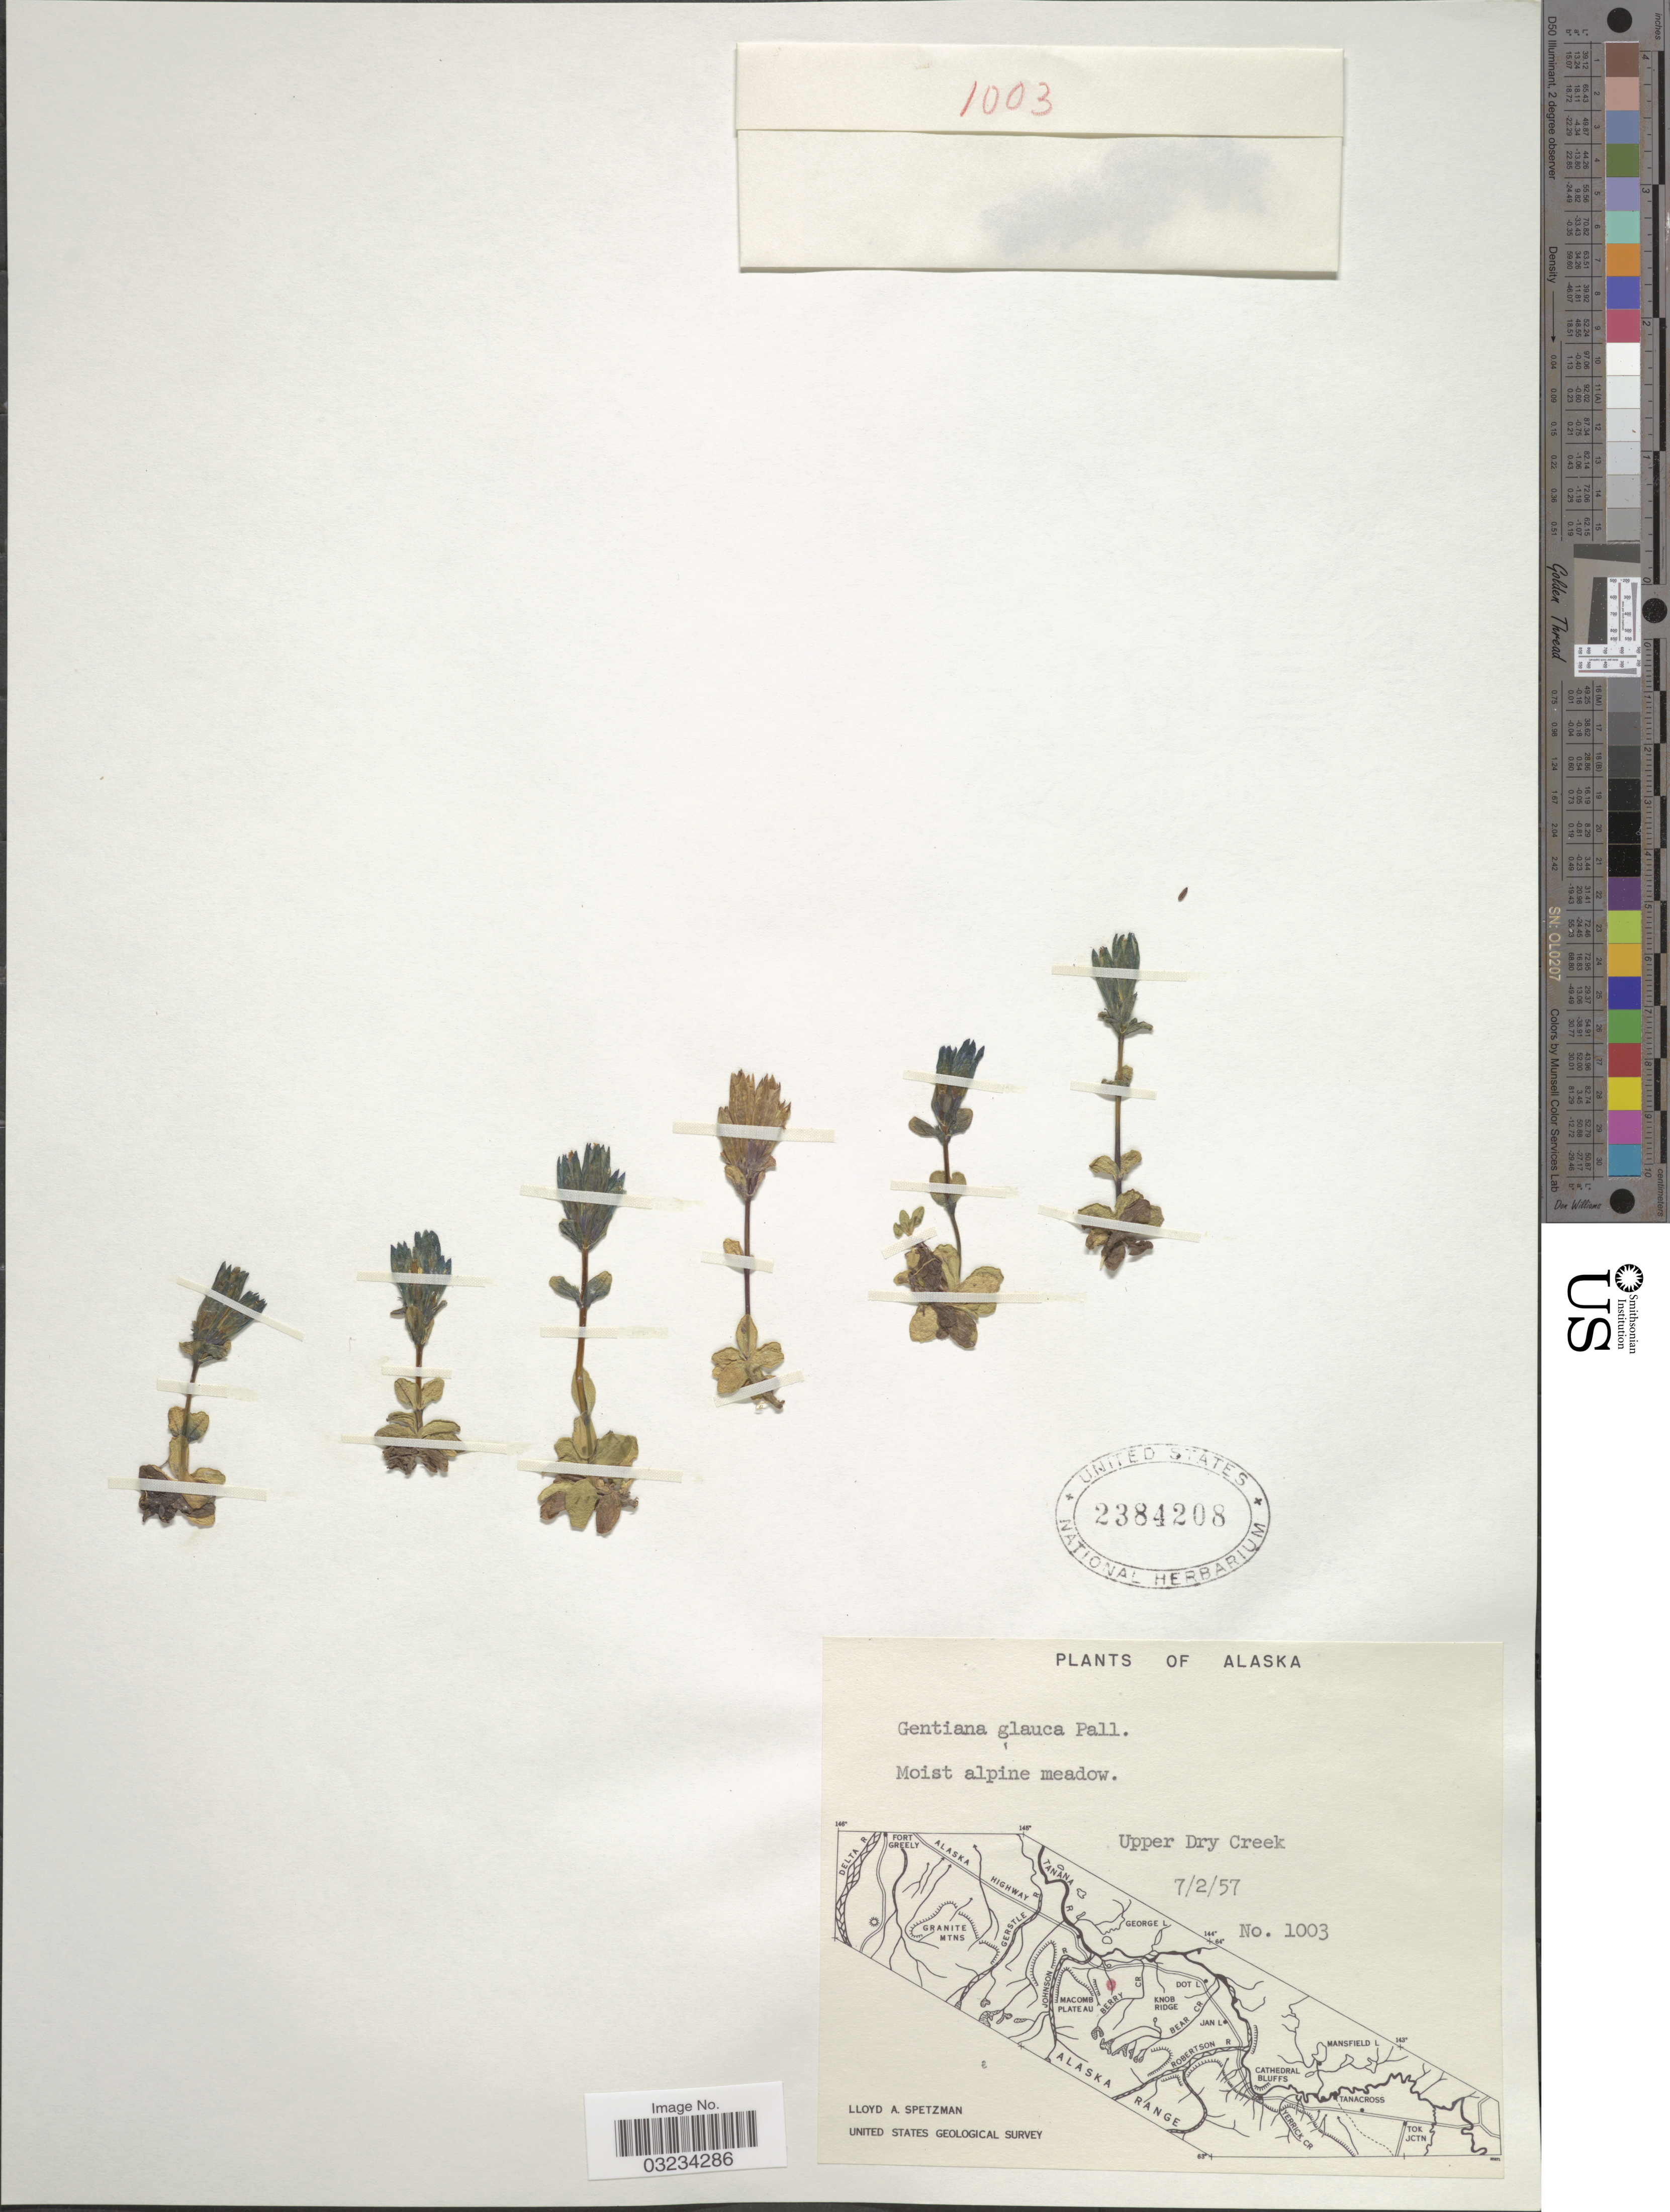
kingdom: Plantae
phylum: Tracheophyta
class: Magnoliopsida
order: Gentianales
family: Gentianaceae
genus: Gentiana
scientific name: Gentiana glauca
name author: Pall.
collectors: L. Spetzman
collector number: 1003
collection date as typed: Transcribed d/m/y: 2/7/57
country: United States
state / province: Alaska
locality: Upper Dry Creek.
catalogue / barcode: US 2384208